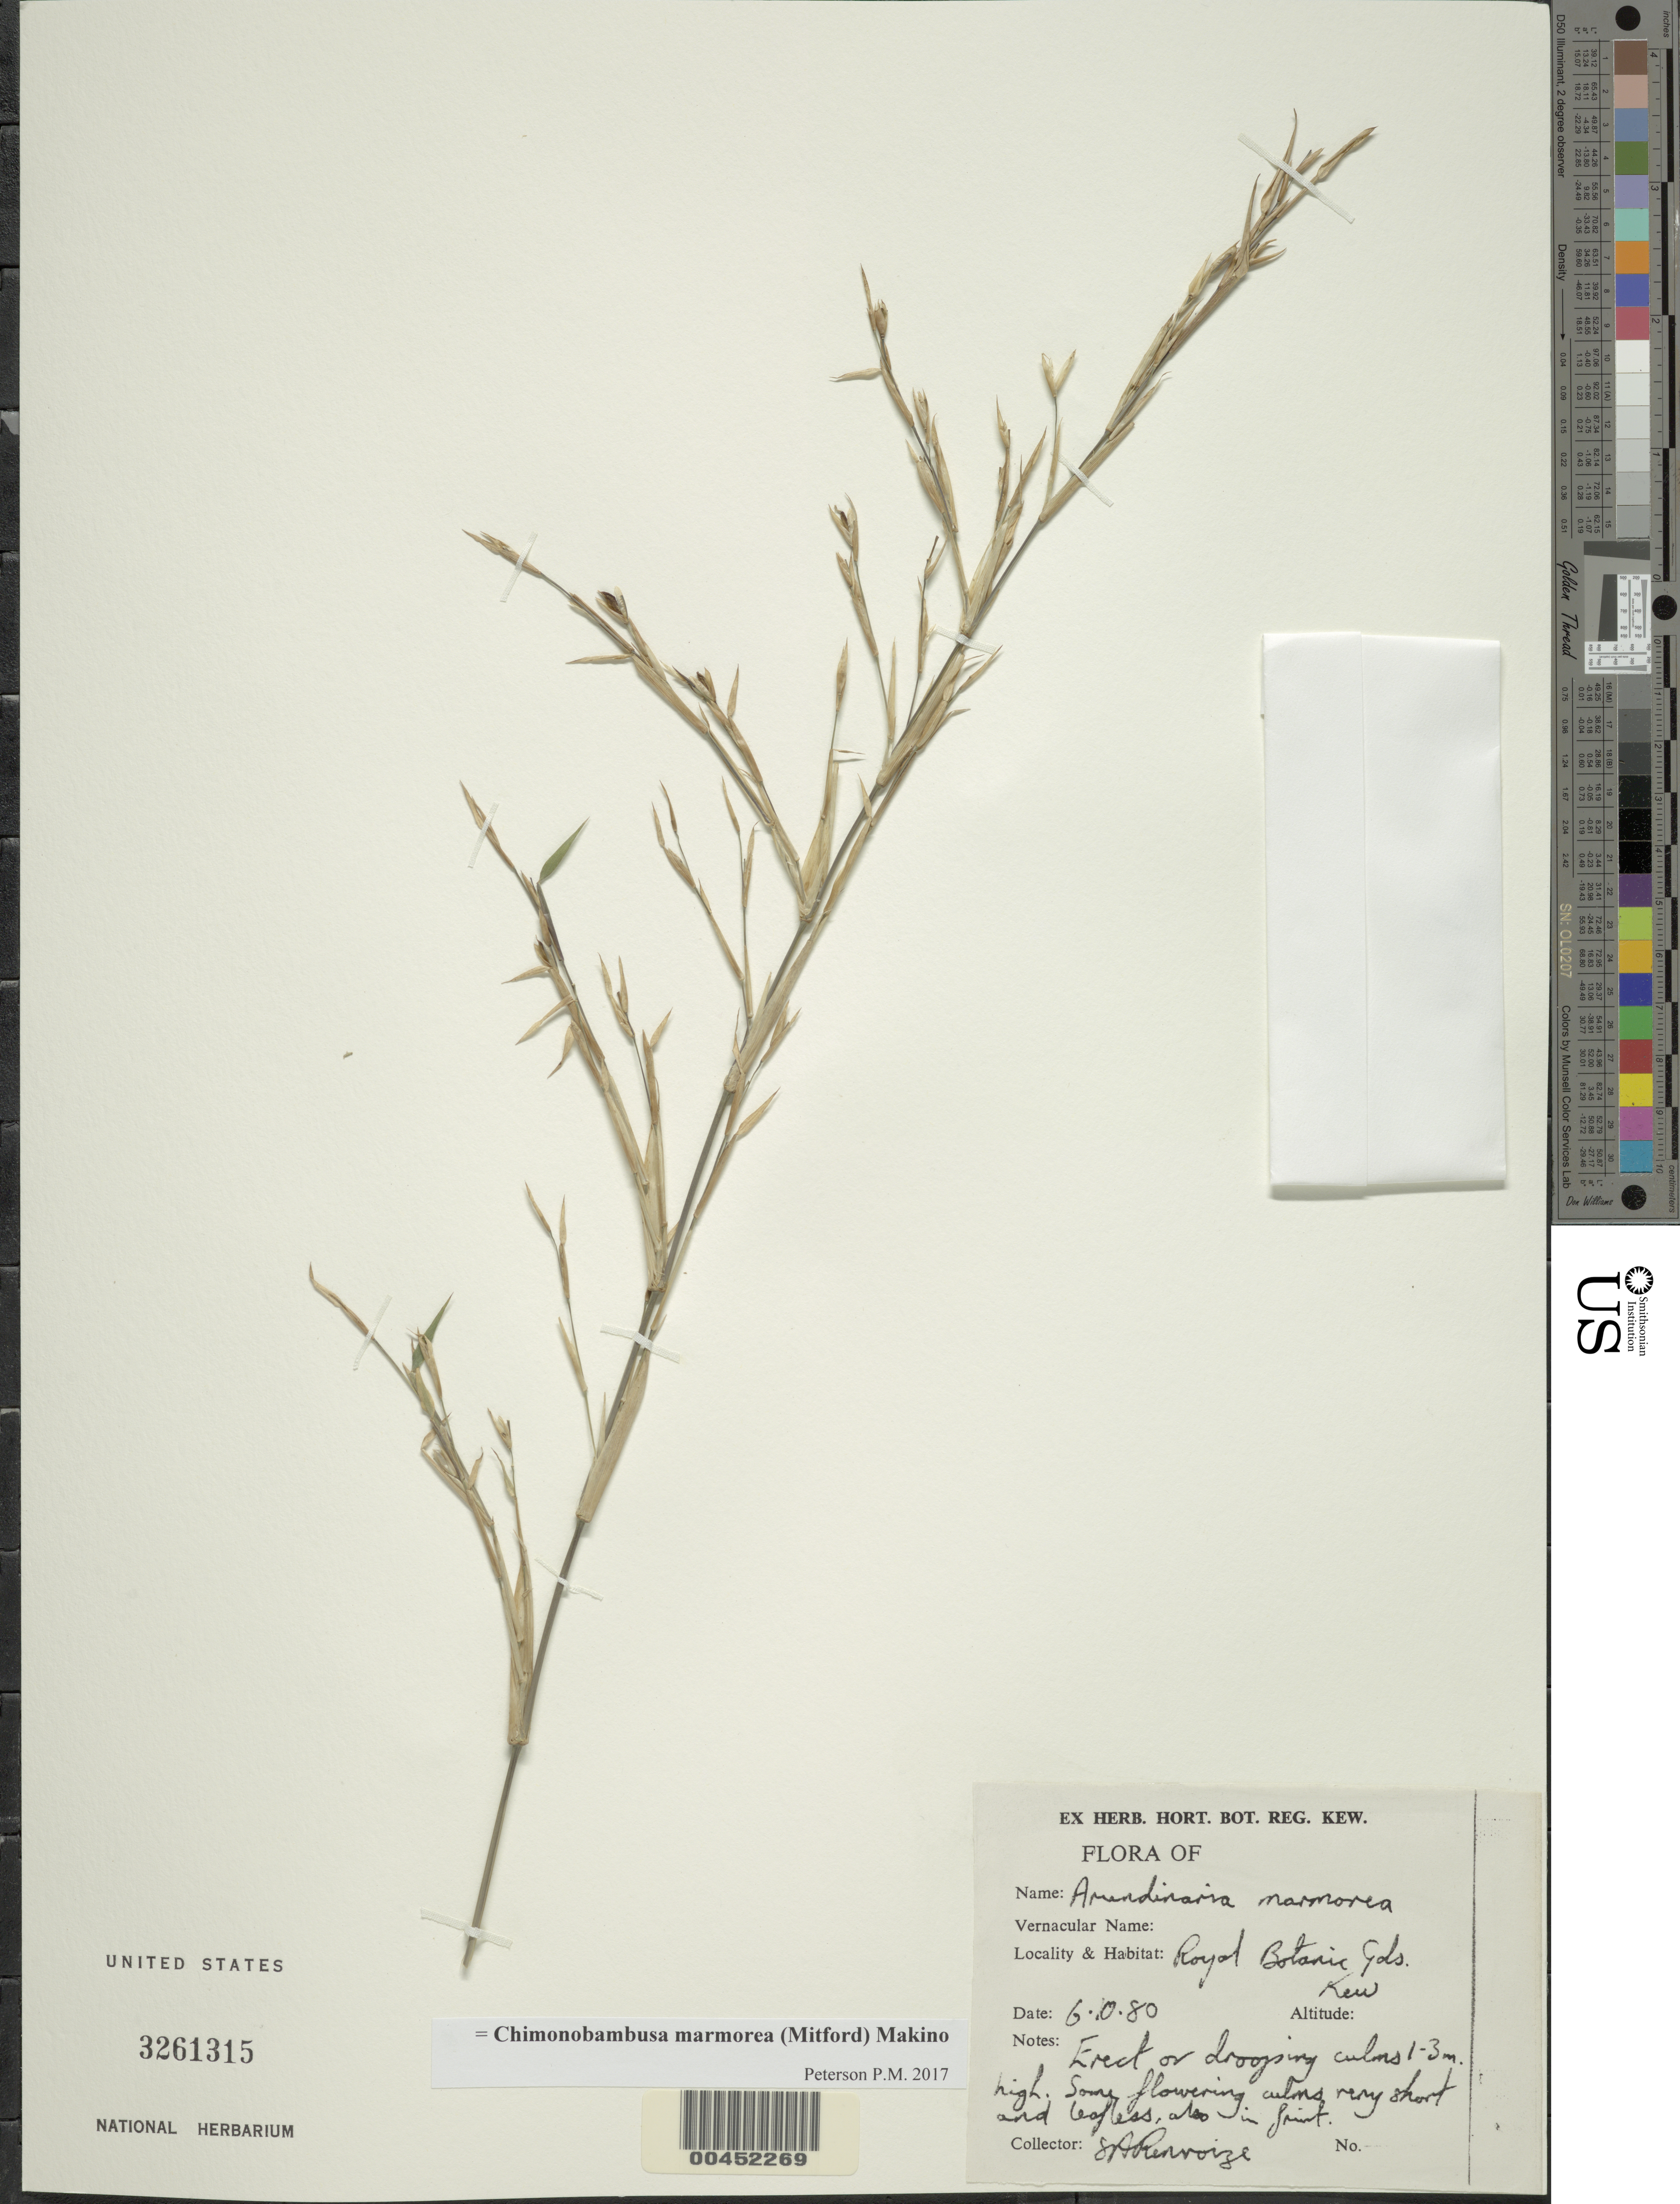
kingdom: Plantae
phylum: Tracheophyta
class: Liliopsida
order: Poales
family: Poaceae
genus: Chimonobambusa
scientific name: Chimonobambusa marmorea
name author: Makino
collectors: S. A. Renvoize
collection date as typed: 06 Oct 1980 or 10 Jun 1980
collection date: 1980-06-10 or 1980-10-06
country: United Kingdom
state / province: England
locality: Royal Botanic Gardens, Kew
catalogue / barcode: US 3261315